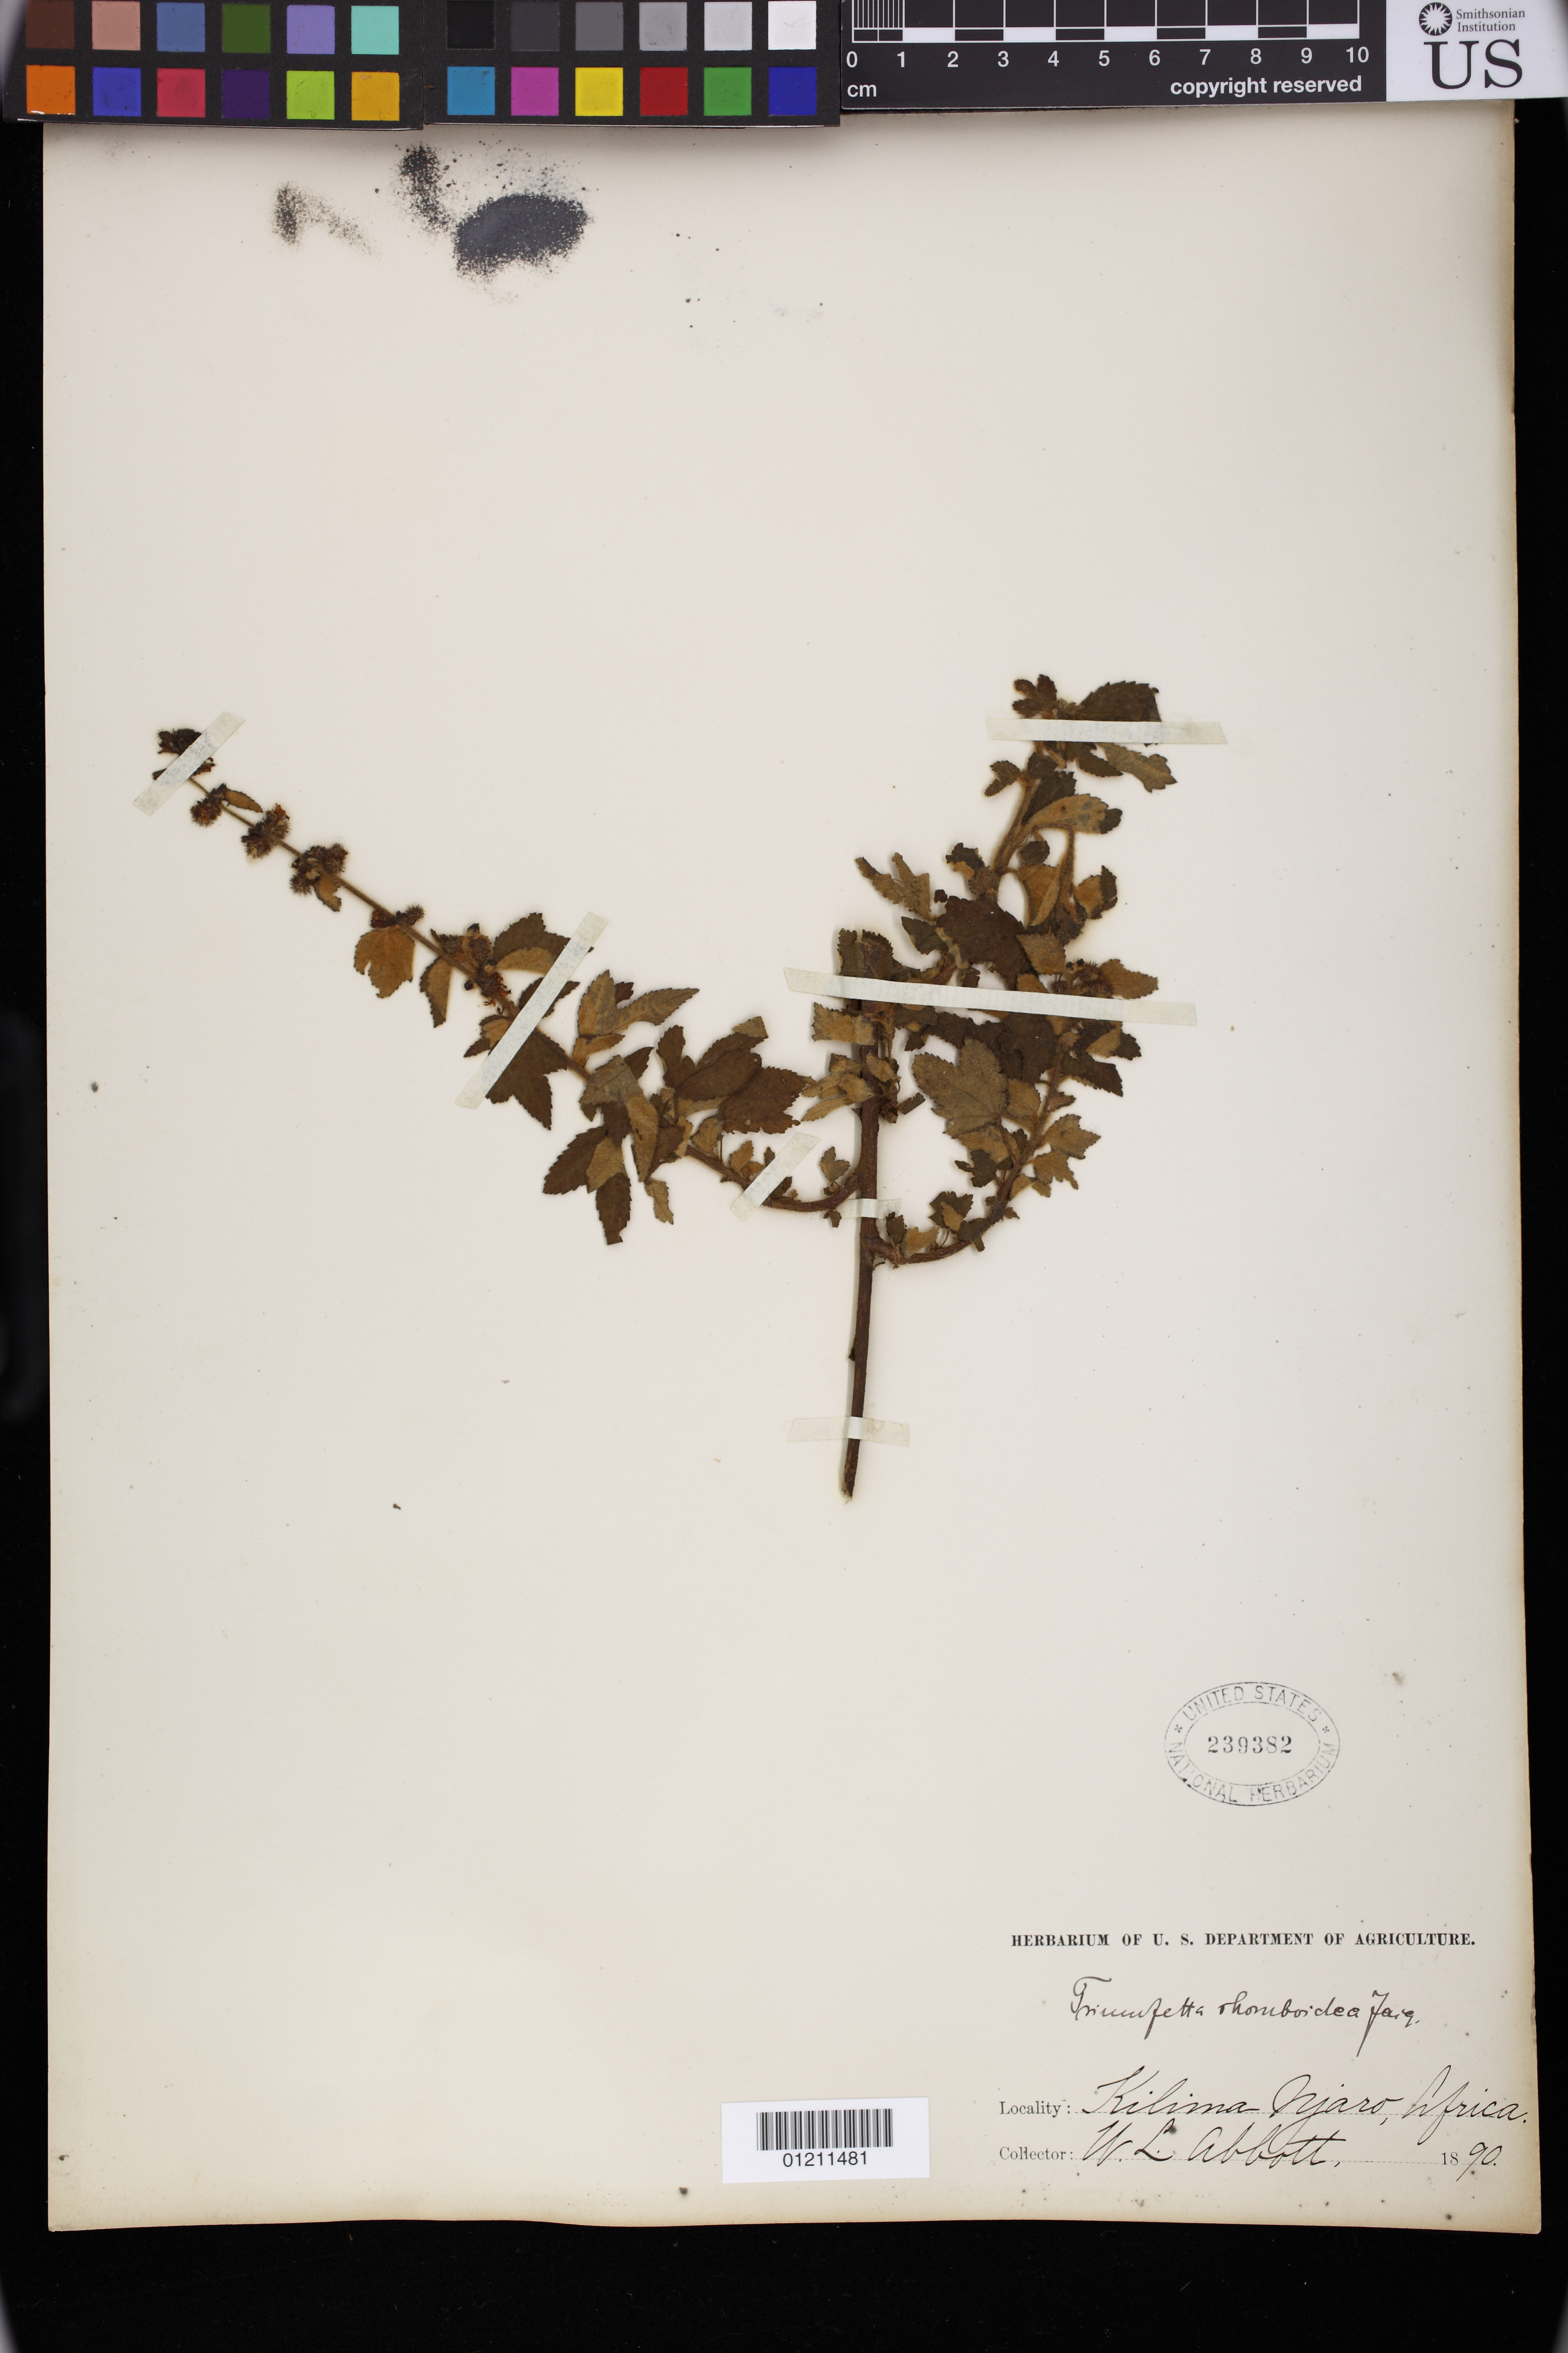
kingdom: Plantae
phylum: Tracheophyta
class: Magnoliopsida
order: Malvales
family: Malvaceae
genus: Triumfetta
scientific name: Triumfetta rhomboidea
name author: Jacq.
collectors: W. L. Abbott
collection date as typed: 1890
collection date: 1890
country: Tanzania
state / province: Kilimanjaro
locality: KilimaNjaro, Africa.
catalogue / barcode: US 239382